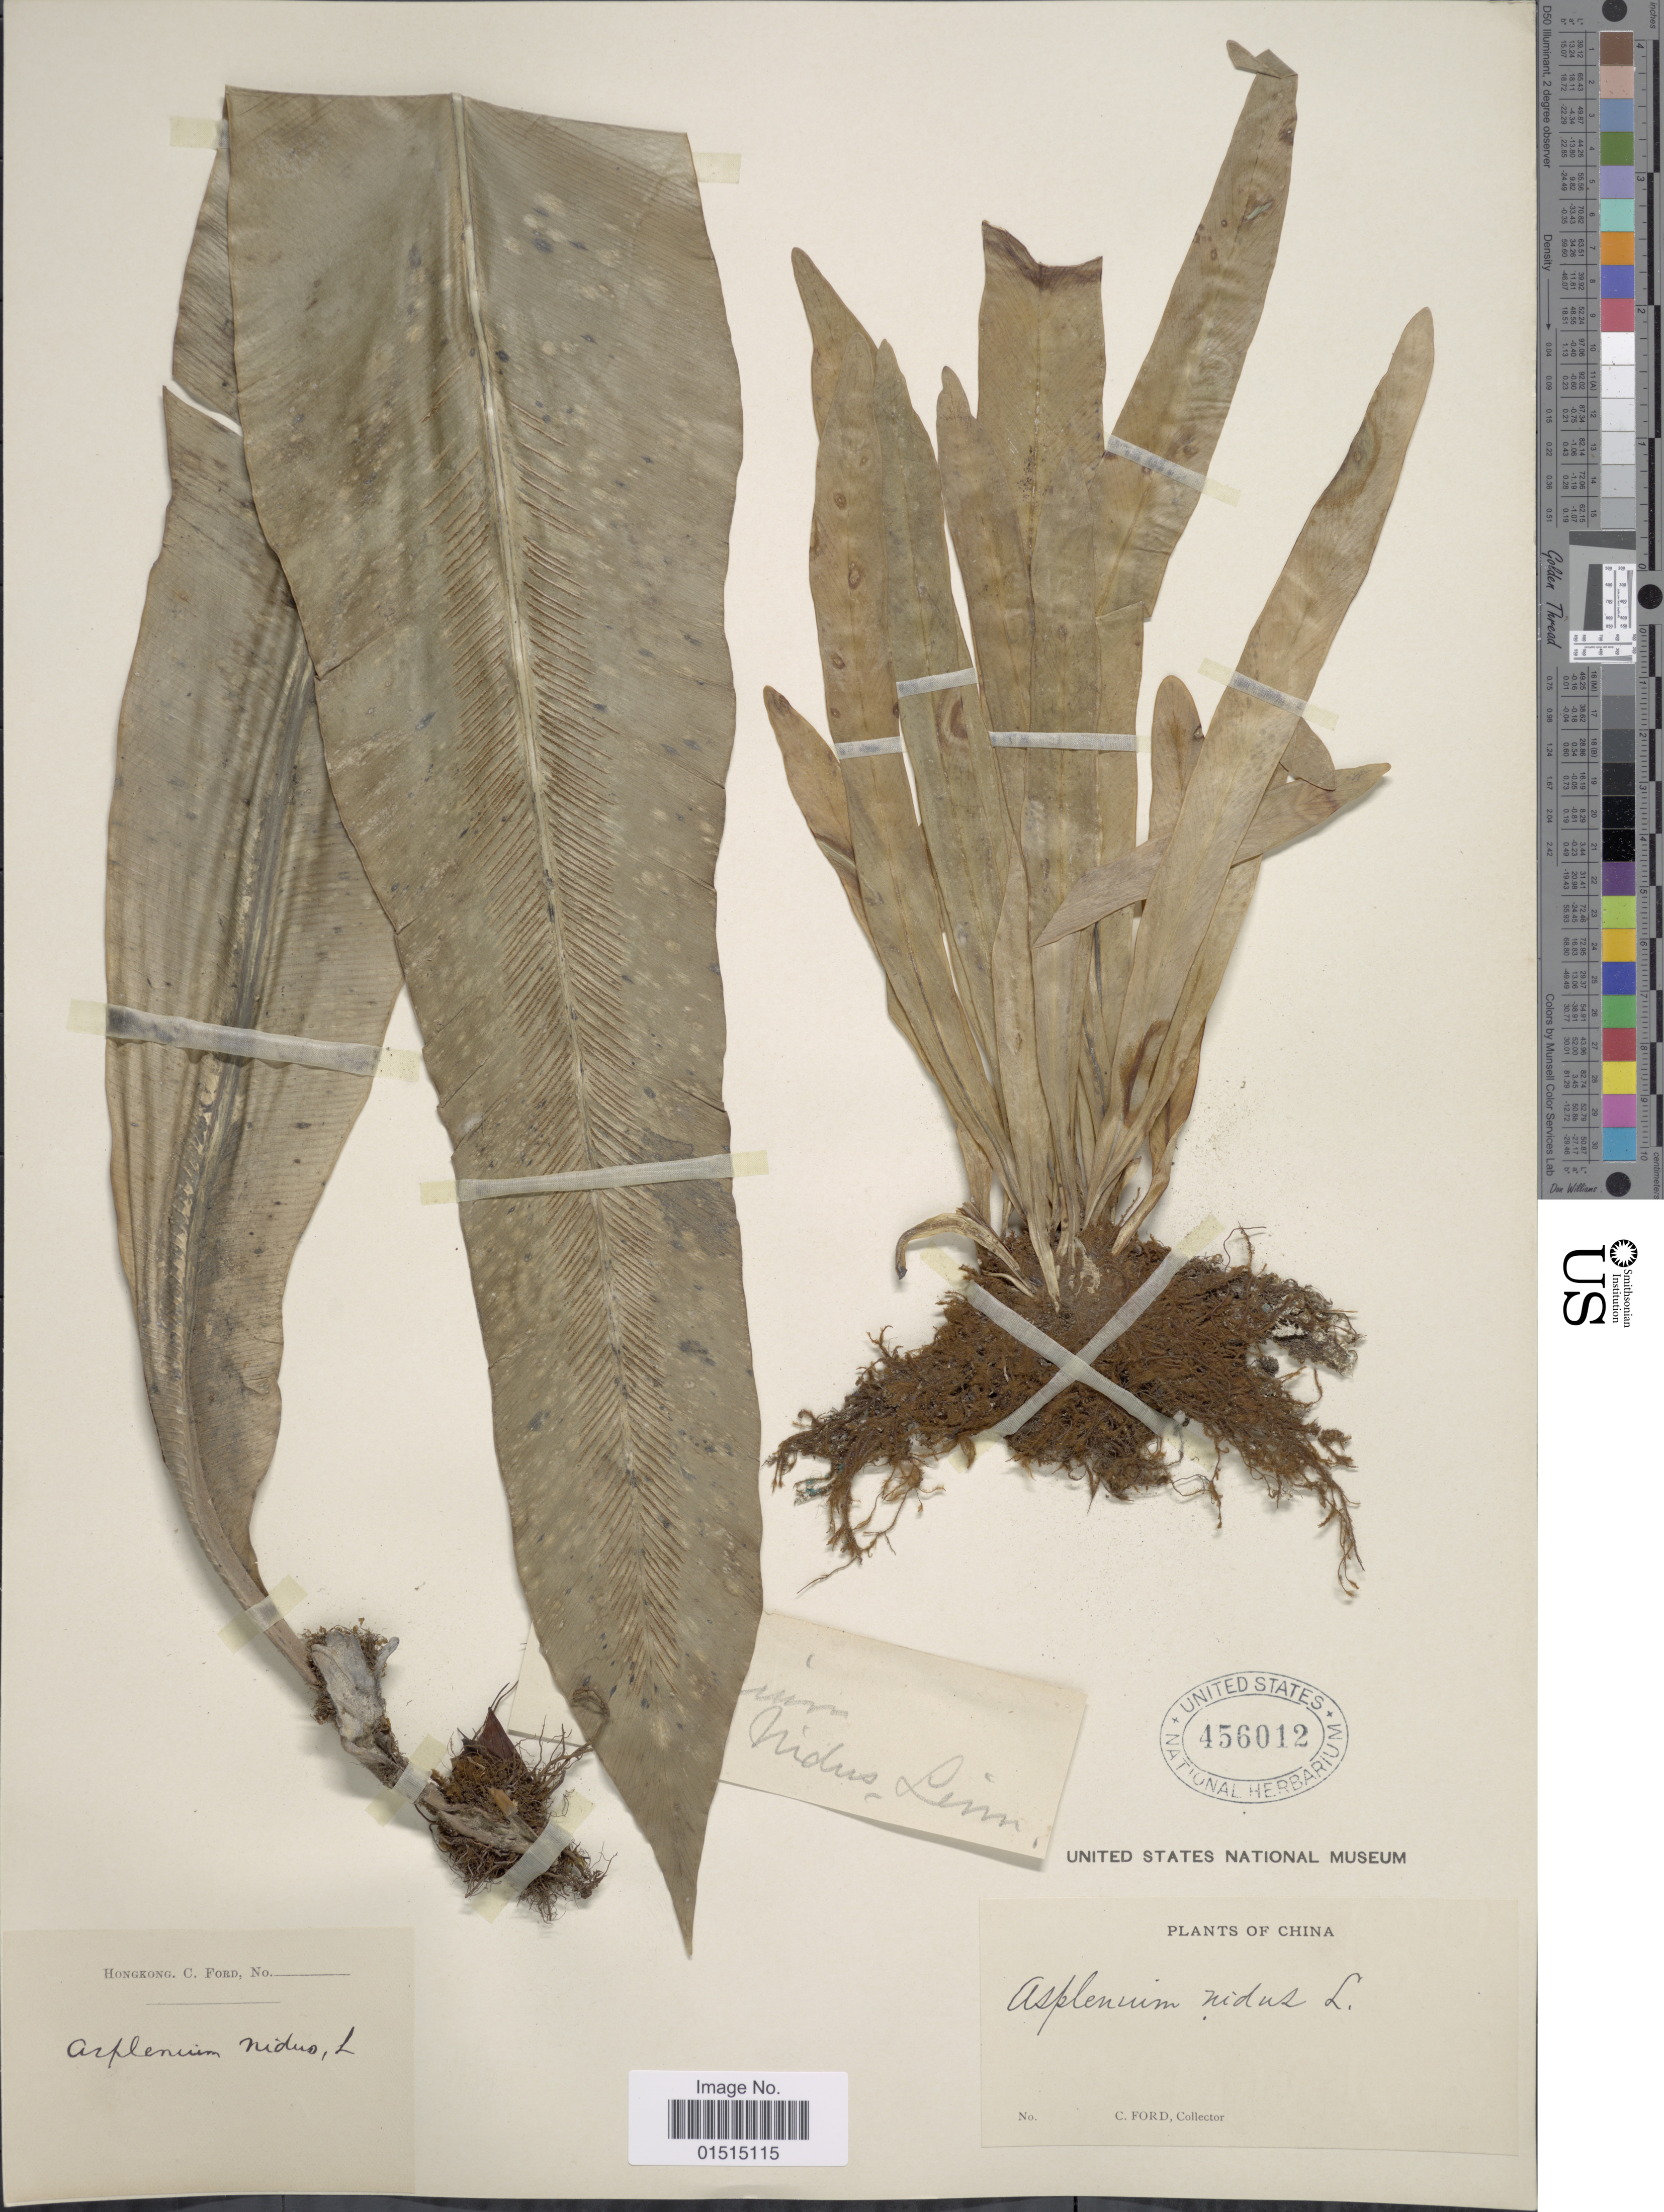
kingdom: Plantae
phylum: Tracheophyta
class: Polypodiopsida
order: Polypodiales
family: Aspleniaceae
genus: Asplenium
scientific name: Asplenium nidus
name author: L.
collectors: C. Ford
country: China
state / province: Hong Kong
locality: HongKong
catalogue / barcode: US 456012